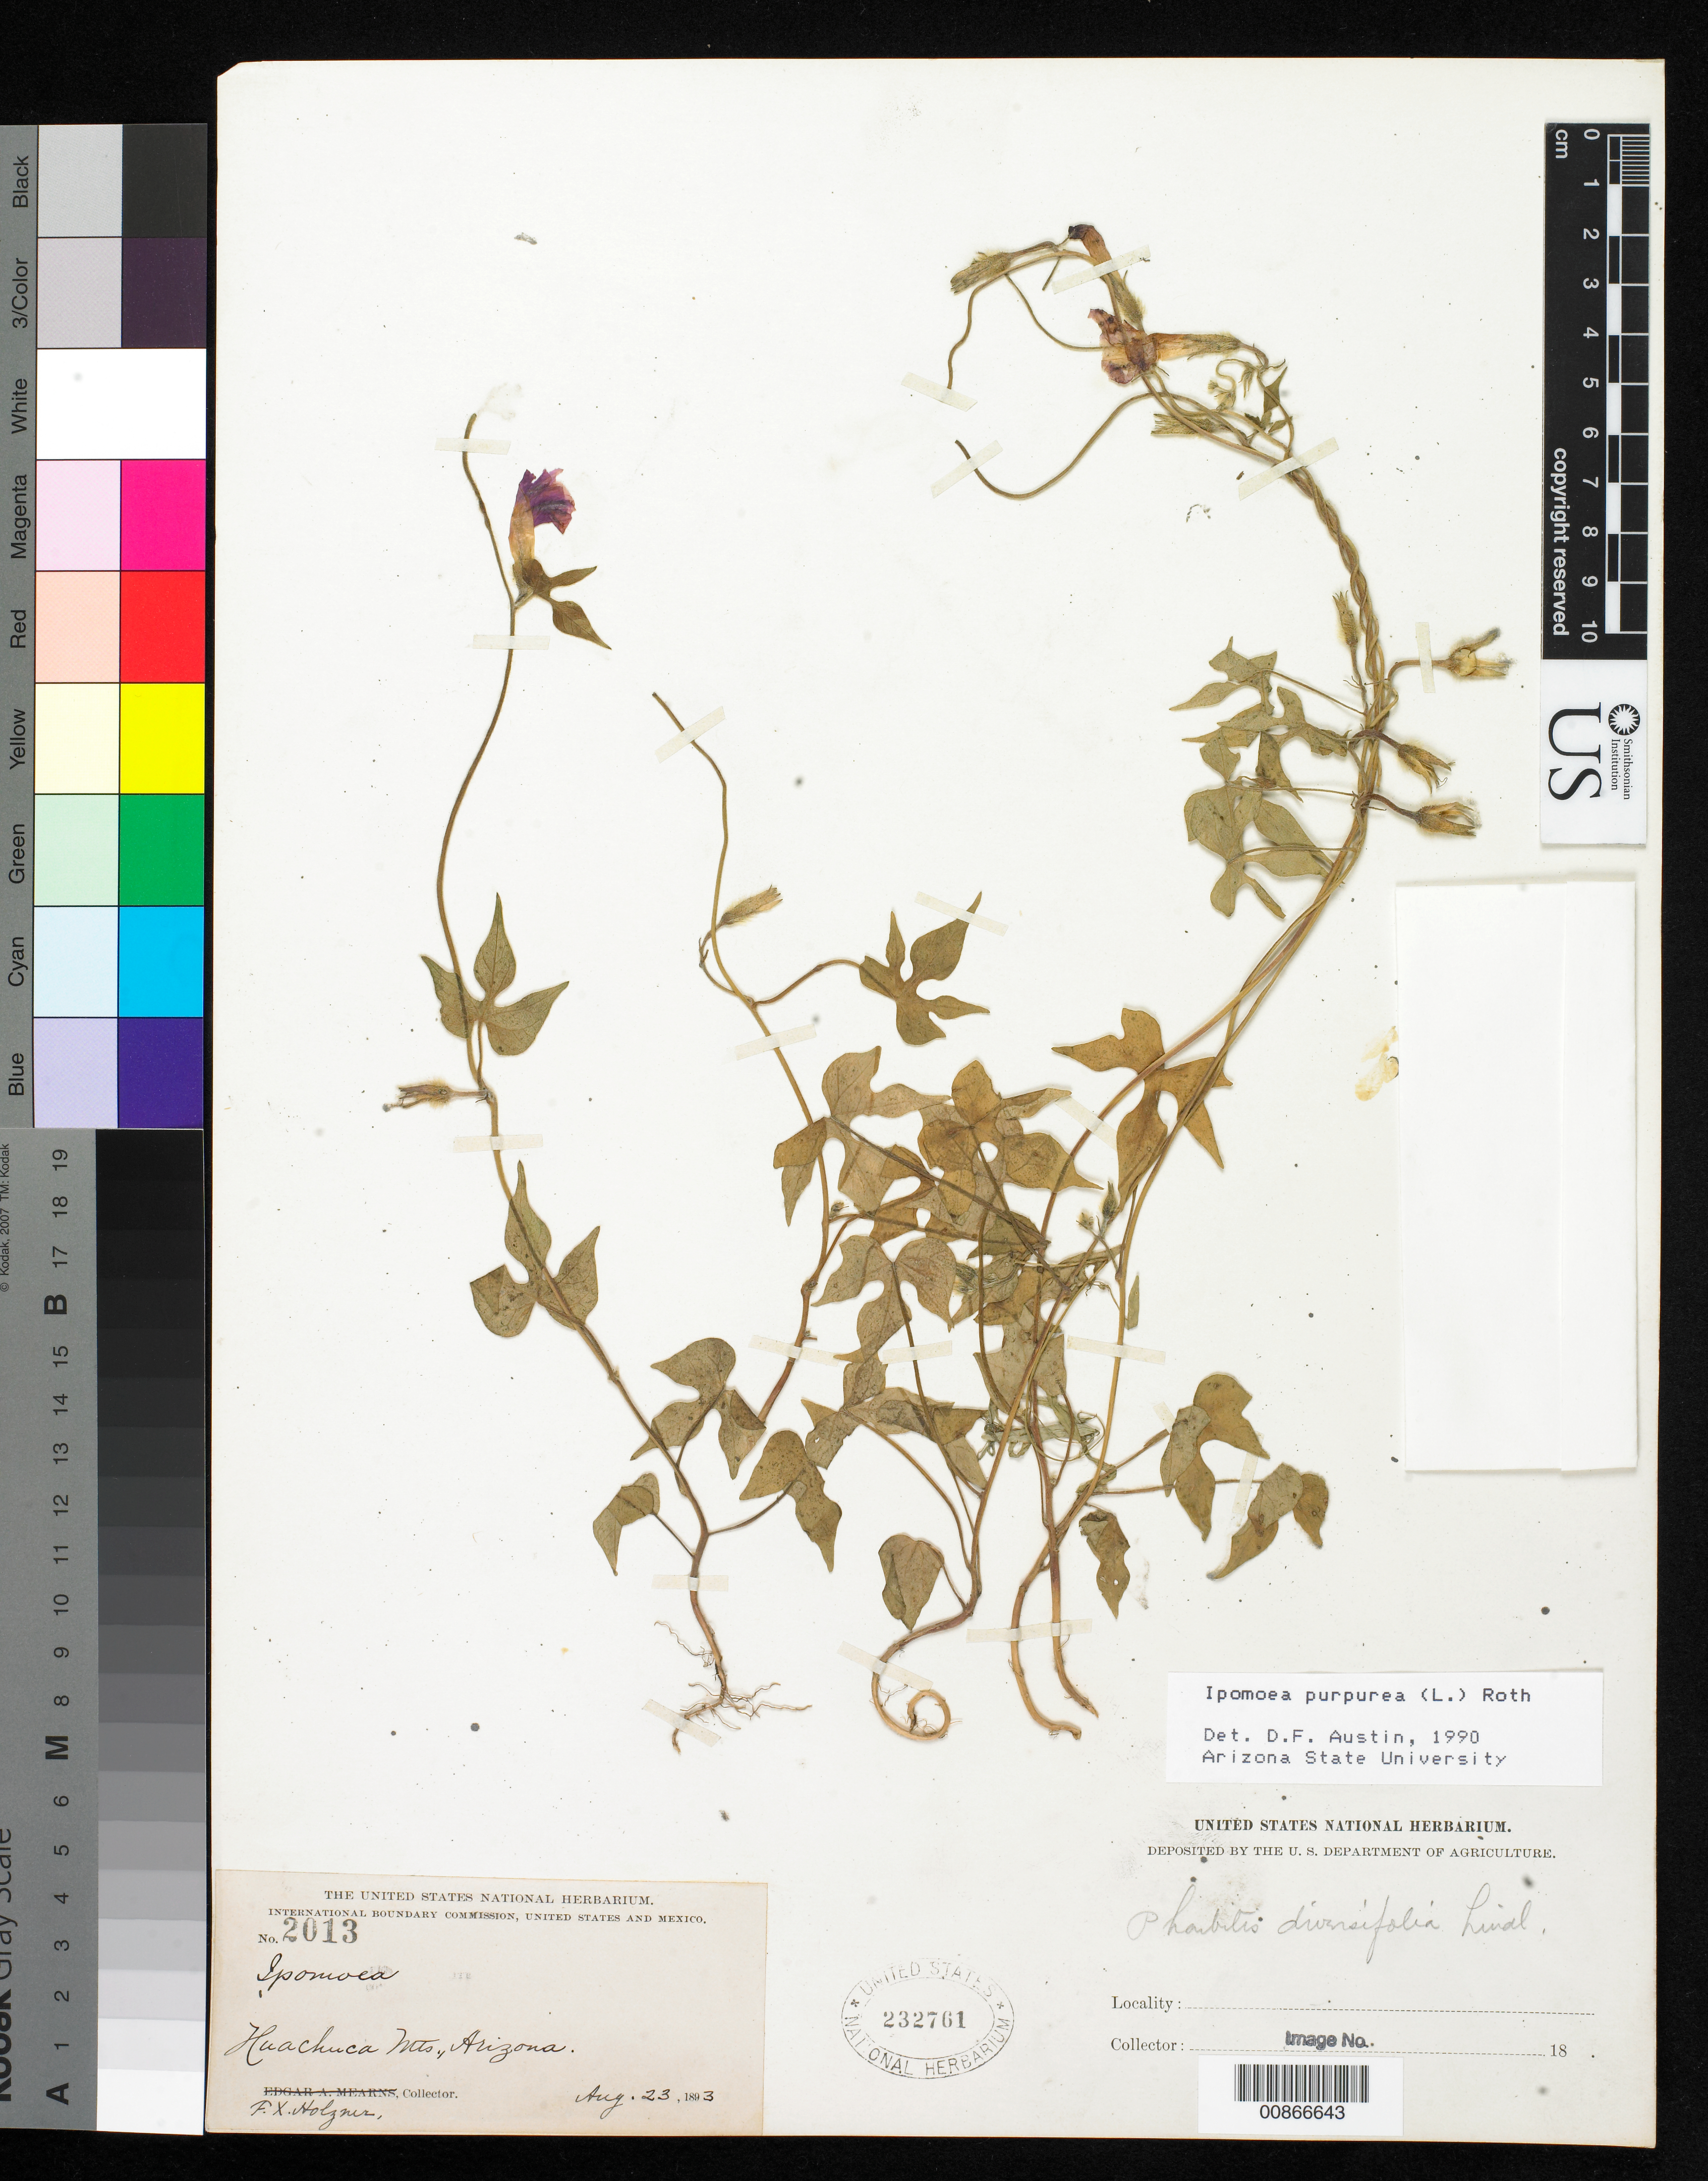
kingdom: Plantae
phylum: Tracheophyta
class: Magnoliopsida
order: Solanales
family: Convolvulaceae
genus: Ipomoea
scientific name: Ipomoea purpurea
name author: (L.) Roth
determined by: Austin, D. F.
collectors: F. X. Holzner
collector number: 2013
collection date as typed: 23 Aug 1893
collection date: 1893-08-23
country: United States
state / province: Arizona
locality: Huachuca Mts.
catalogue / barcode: US 232761